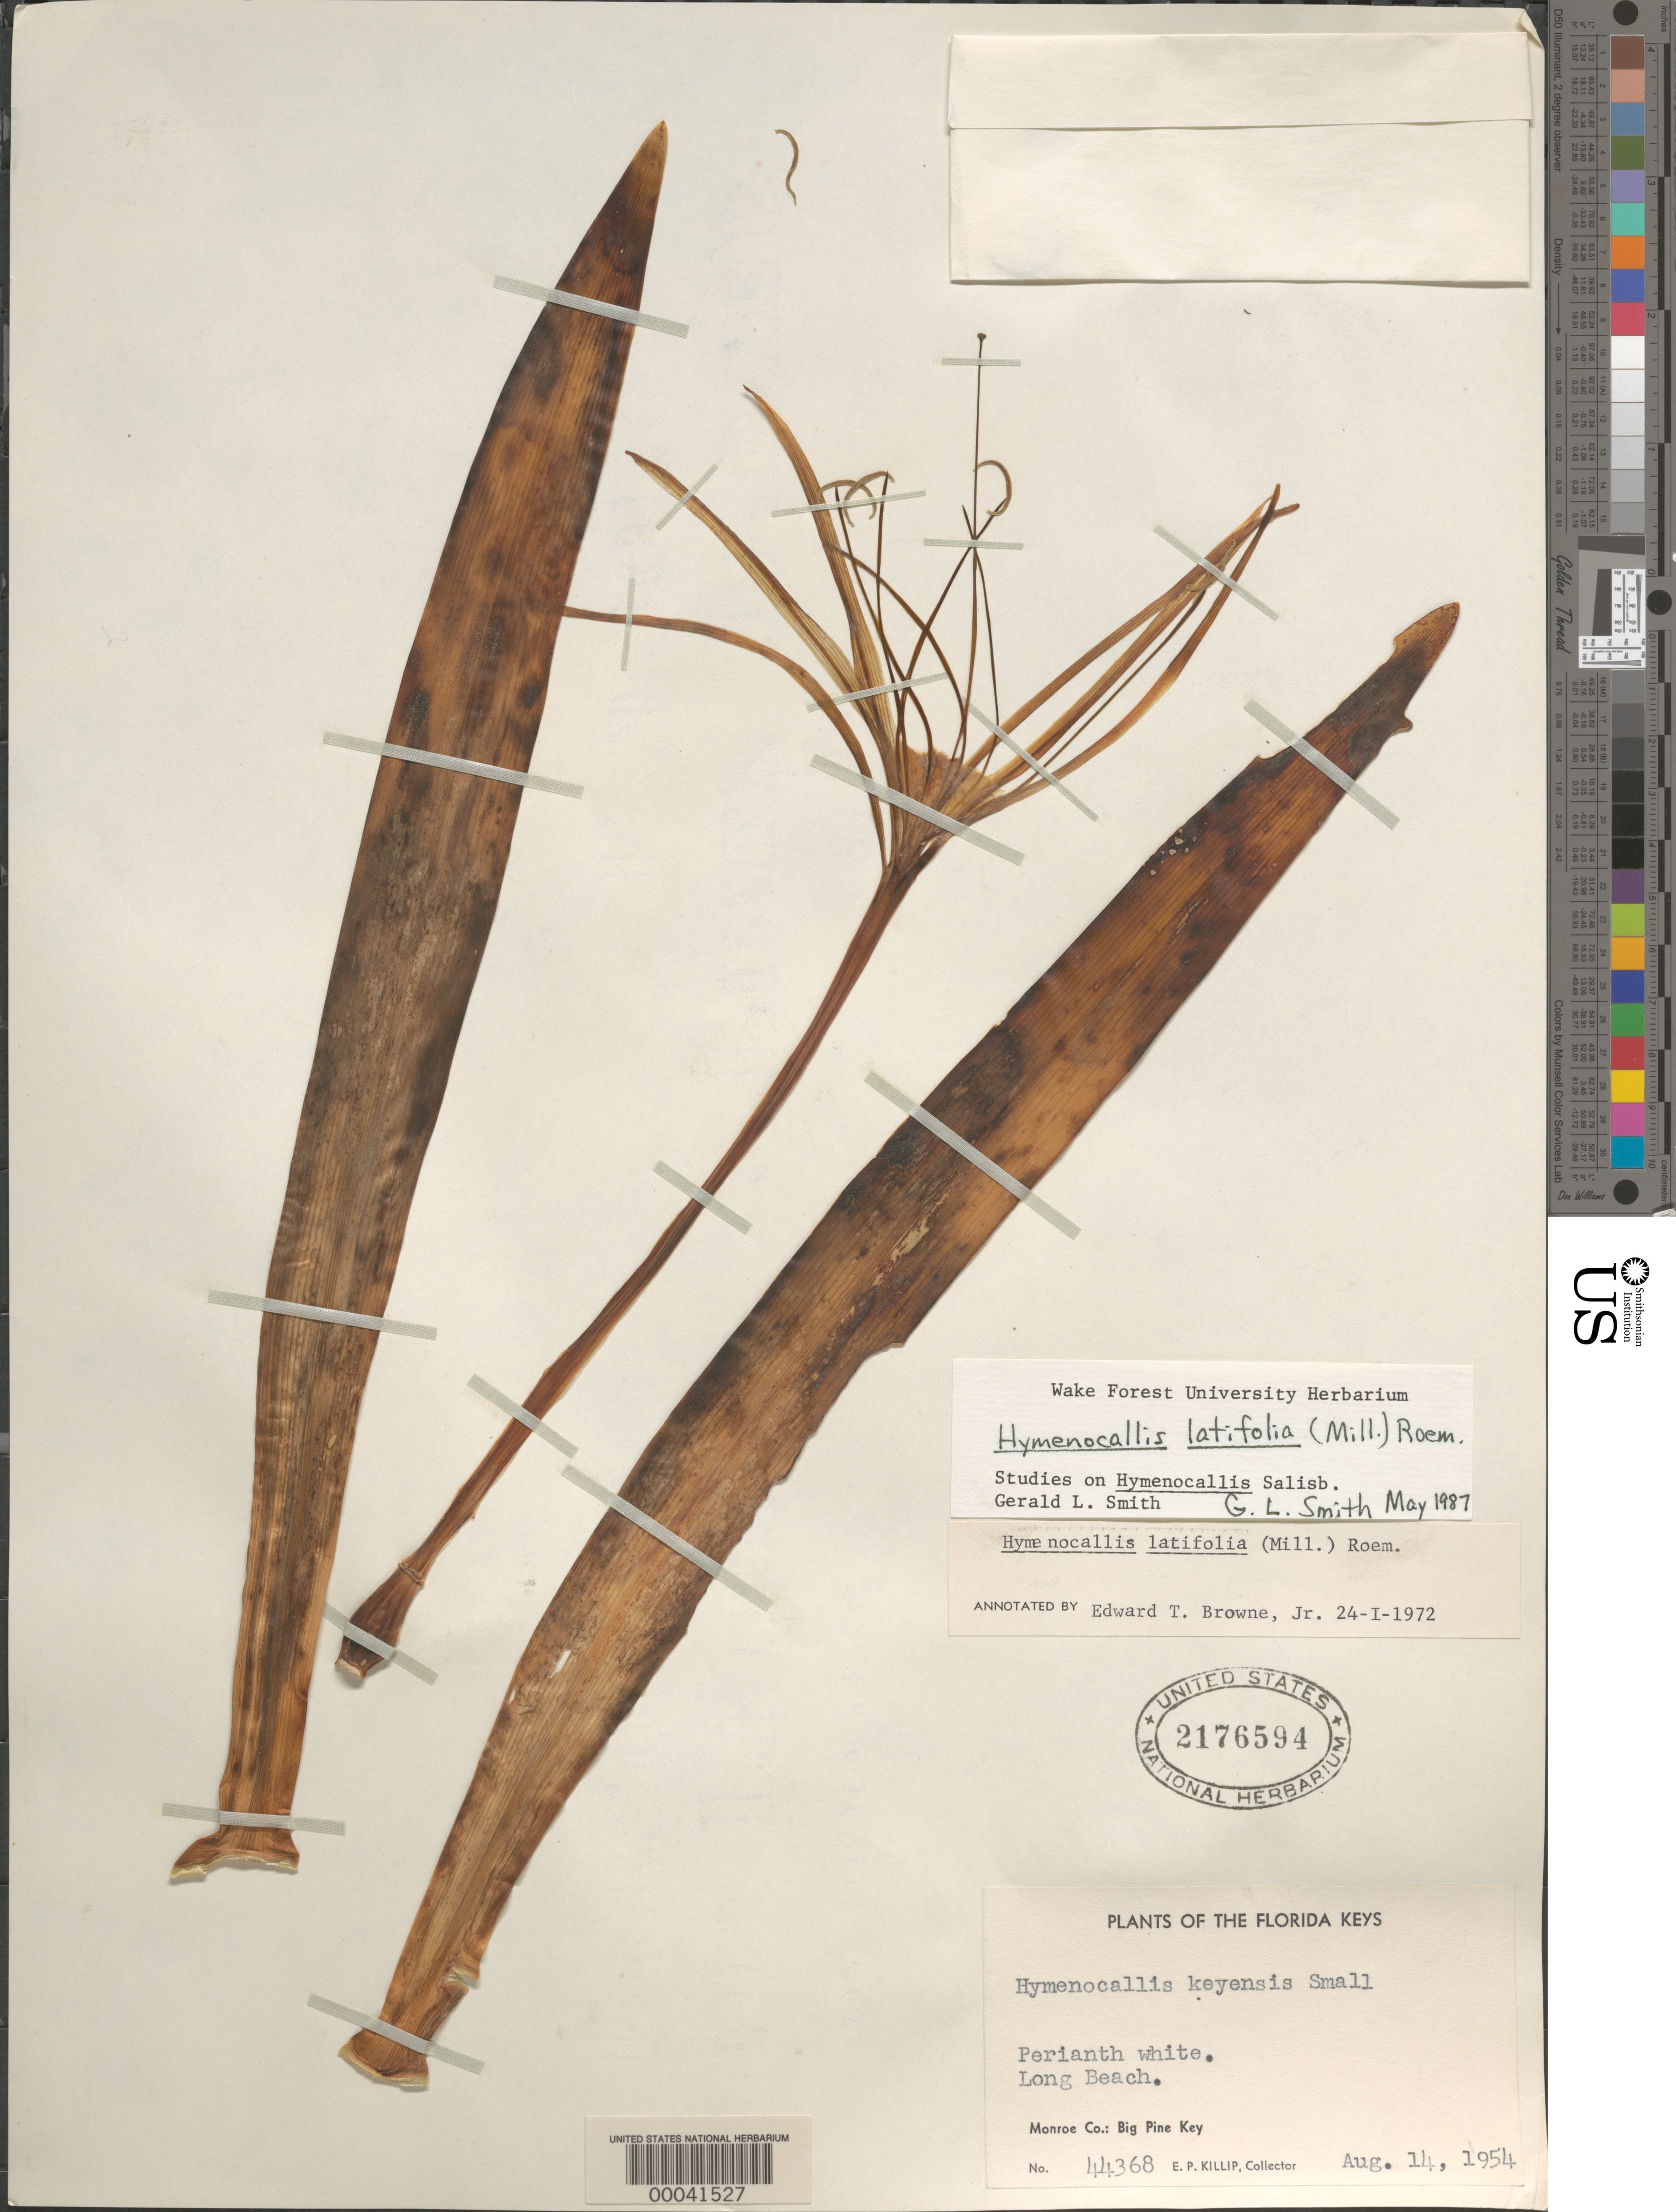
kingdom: Plantae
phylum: Tracheophyta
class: Liliopsida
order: Asparagales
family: Amaryllidaceae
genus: Hymenocallis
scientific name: Hymenocallis latifolia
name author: (Mill.) M. Roem.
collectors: E. P. Killip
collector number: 44368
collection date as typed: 14 Aug 1954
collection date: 1954-08-14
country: United States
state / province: Florida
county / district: Monroe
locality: Big pine key, long beach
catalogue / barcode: US 2176594